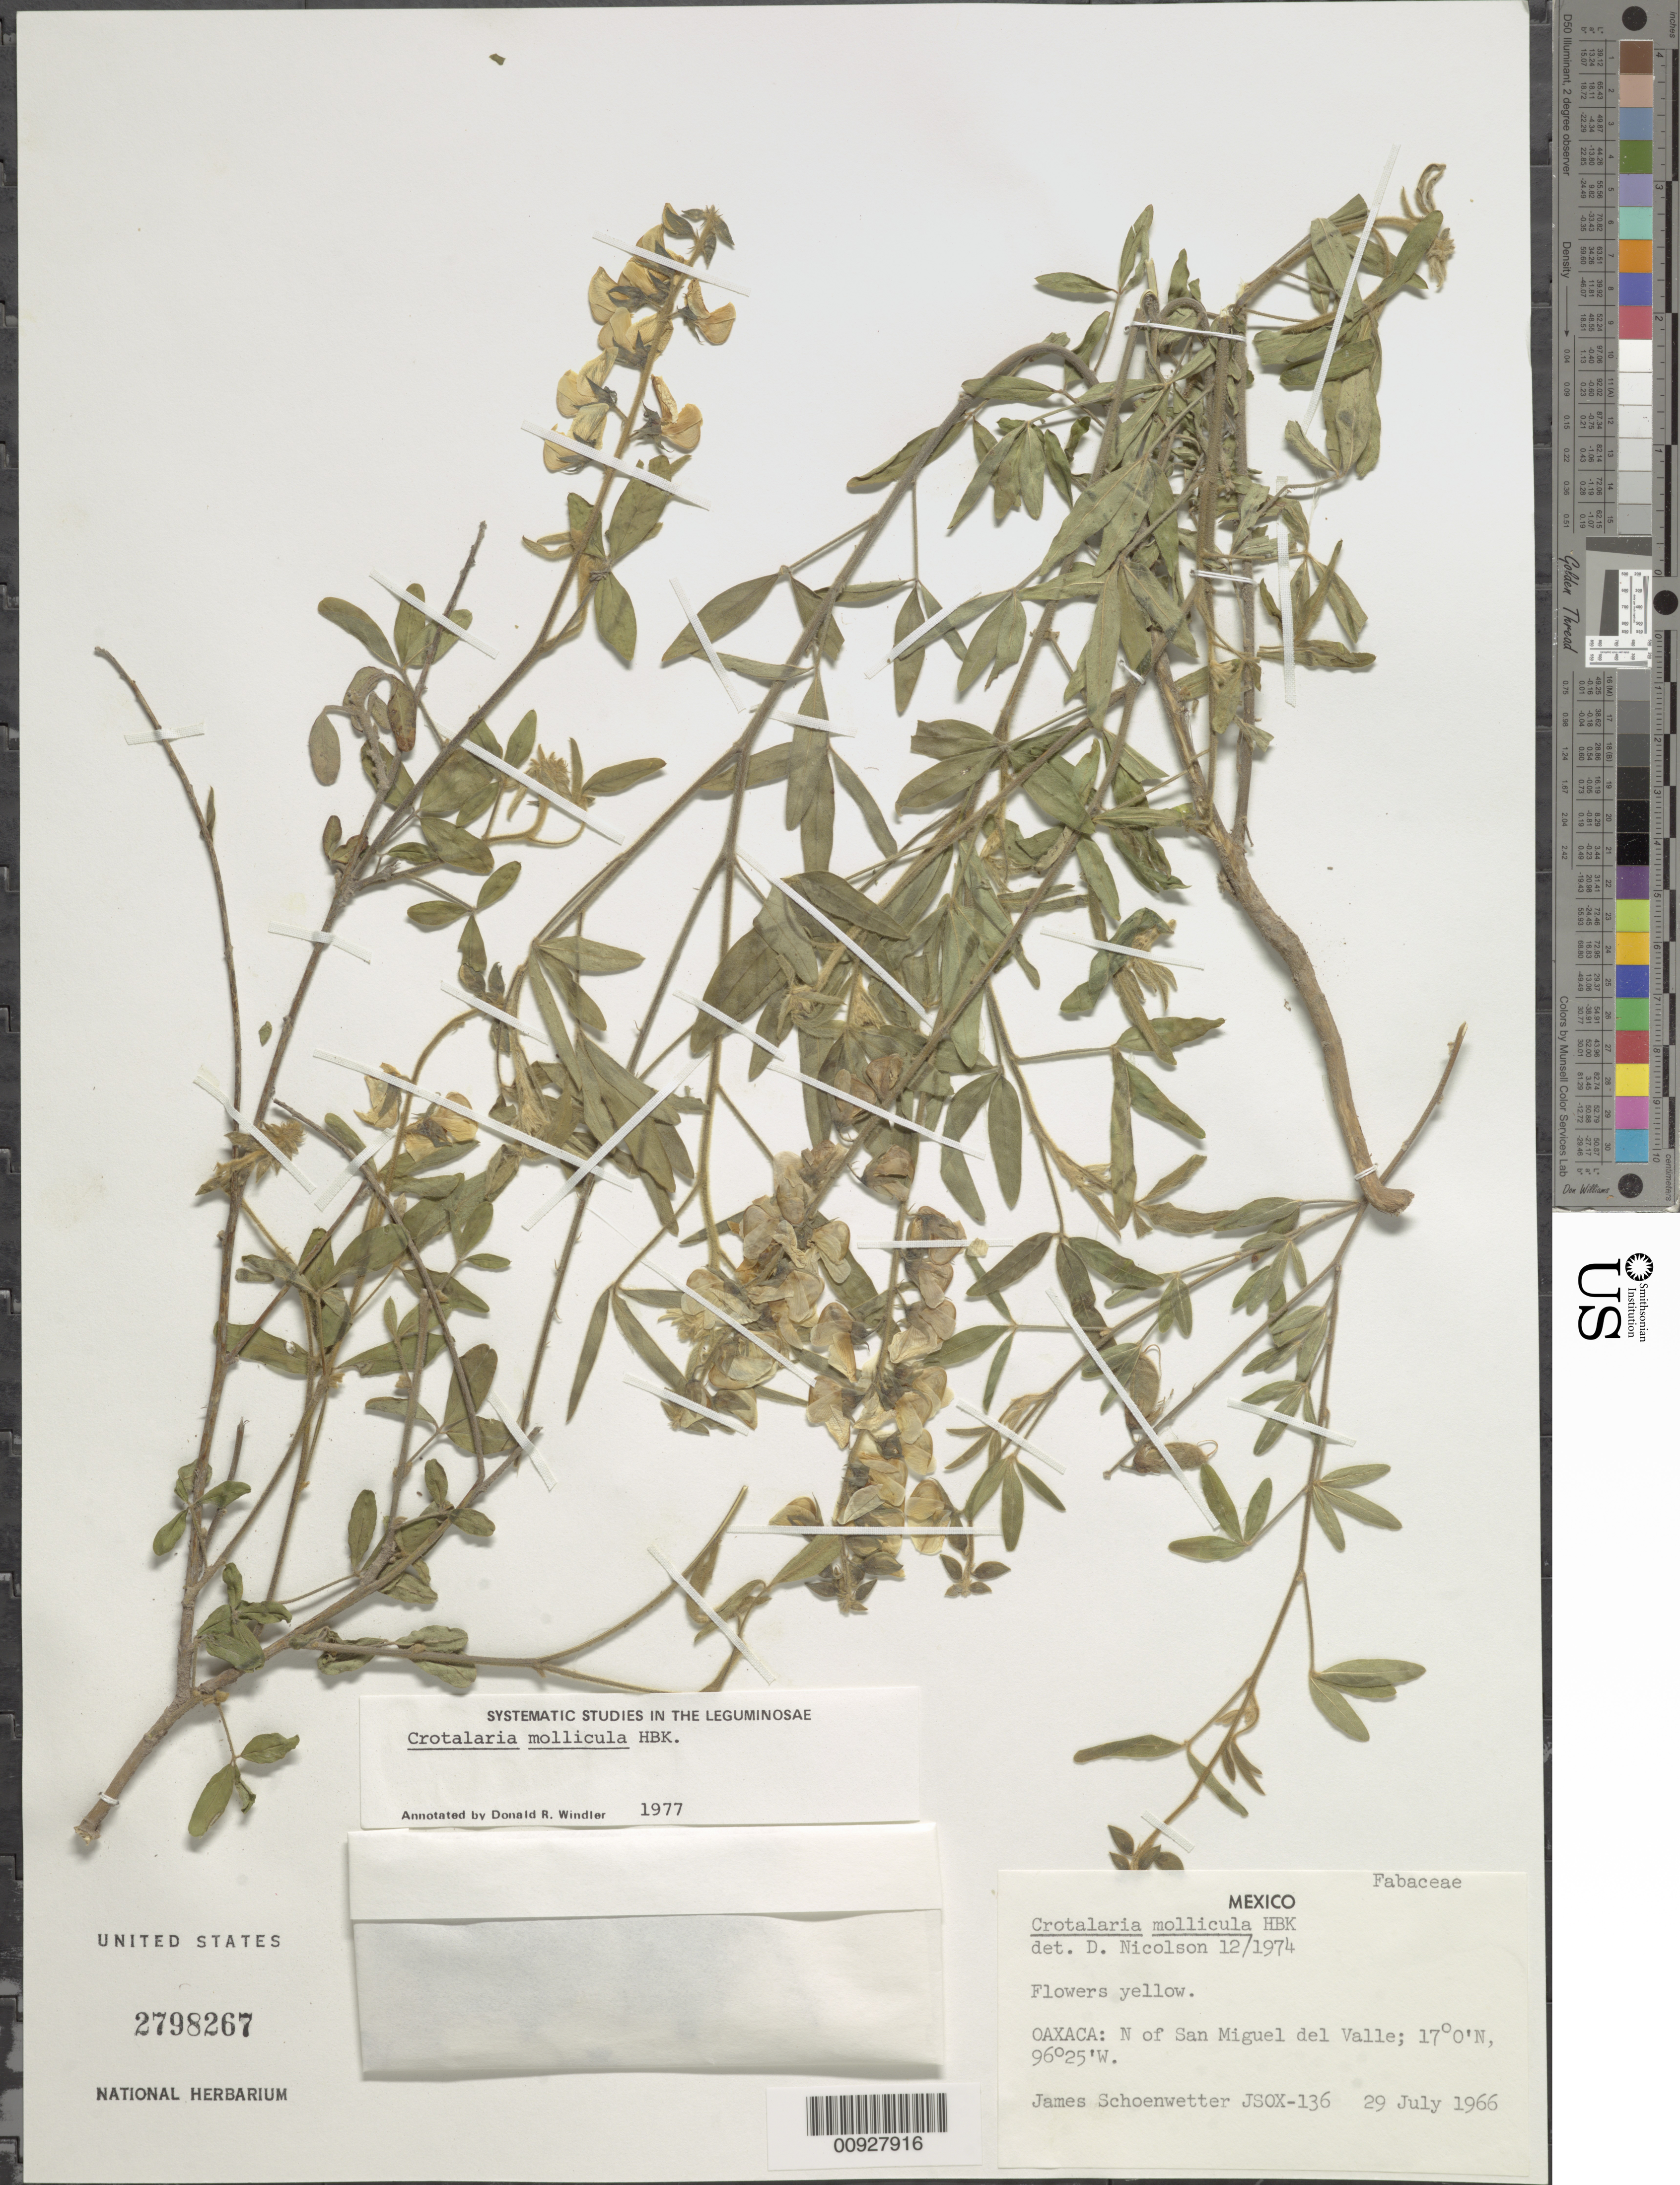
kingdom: Plantae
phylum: Tracheophyta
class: Magnoliopsida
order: Fabales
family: Fabaceae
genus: Crotalaria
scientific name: Crotalaria mollicula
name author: Kunth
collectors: J. Schoenwetter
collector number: JSOX-136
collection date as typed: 29 Jul 1966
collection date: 1966-07-29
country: Mexico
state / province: Oaxaca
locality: Oaxaca: N of San Miguel del Valle.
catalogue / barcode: US 2798267